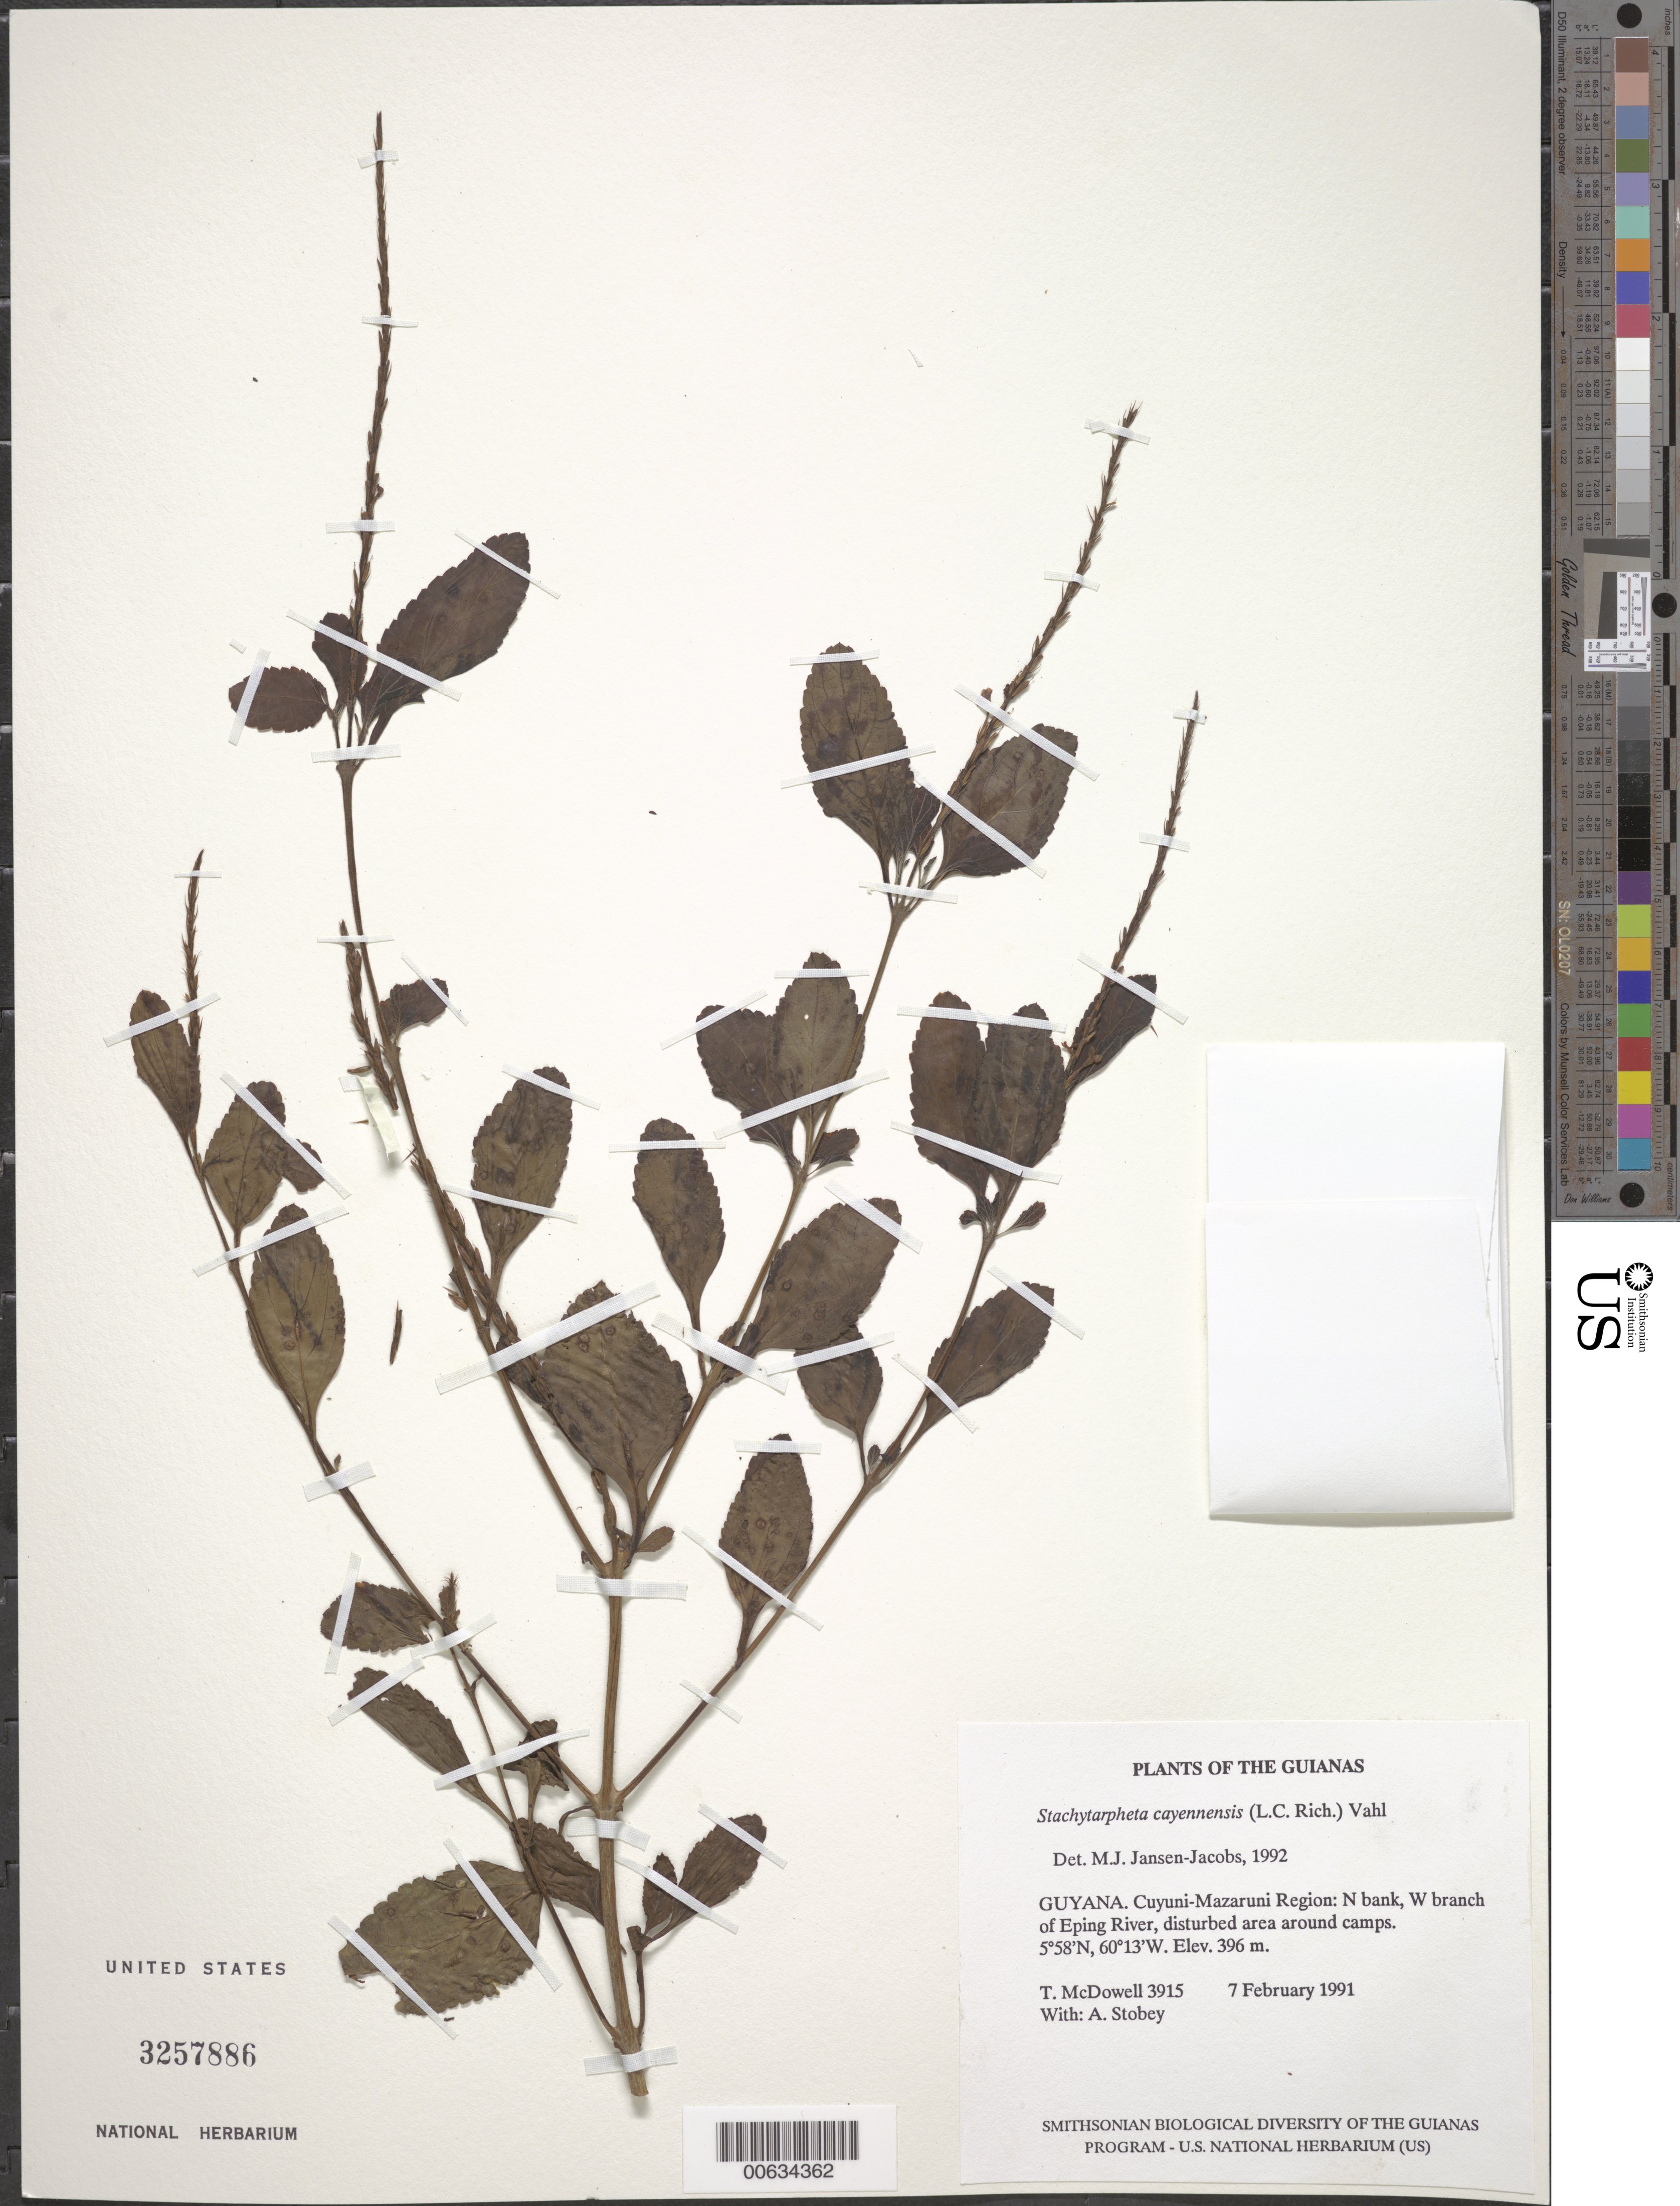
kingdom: Plantae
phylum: Tracheophyta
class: Magnoliopsida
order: Lamiales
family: Verbenaceae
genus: Stachytarpheta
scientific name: Stachytarpheta cayennensis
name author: (Rich.) Vahl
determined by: Jansen-Jacobs, M. J., (U), Nationaal Herbarium Nederland, Utrecht University branch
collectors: T. McDowell & A. Stobey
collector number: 3915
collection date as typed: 7 February 1991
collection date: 1991-02-07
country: Guyana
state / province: Cuyuni-Mazaruni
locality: N bank, W branch of Eping River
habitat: Disturbed area around camps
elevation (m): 396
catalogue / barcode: US 3257886